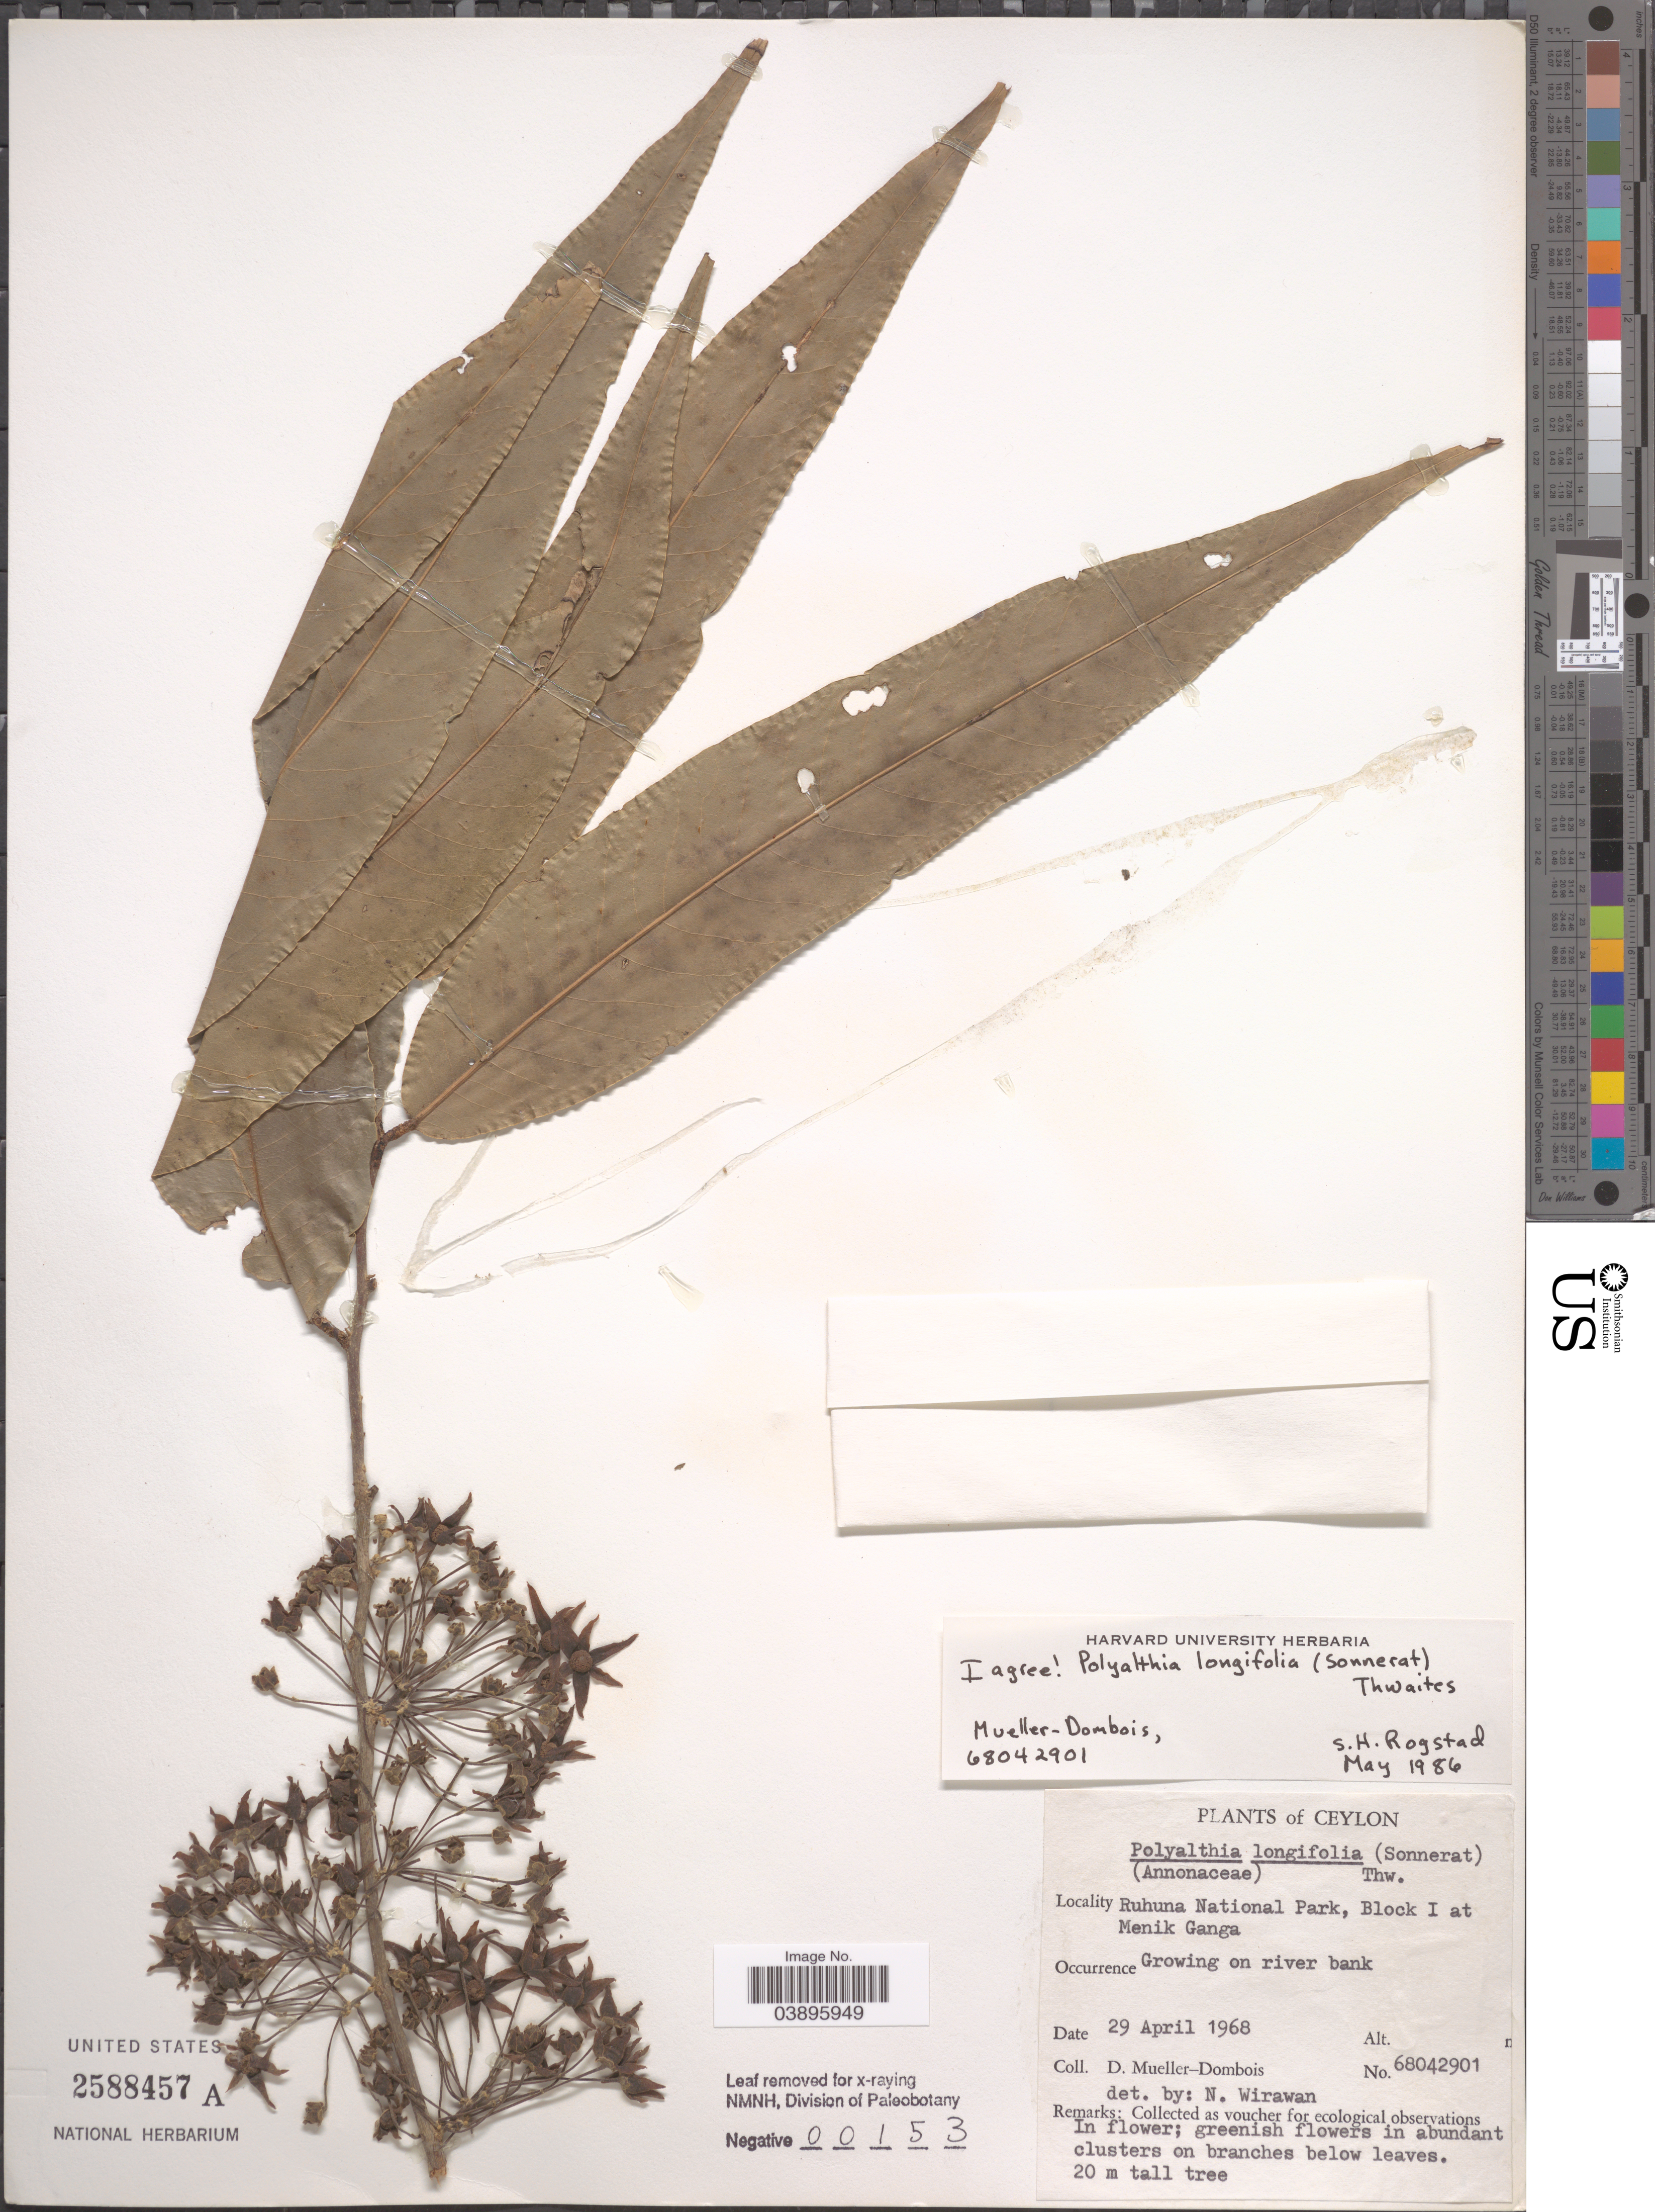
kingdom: Plantae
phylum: Tracheophyta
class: Magnoliopsida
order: Magnoliales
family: Annonaceae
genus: Polyalthia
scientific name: Polyalthia longifolia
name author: (Sonn.) Thwaites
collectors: D. Mueller-Dombois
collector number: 68042901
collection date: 1968-04-29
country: Sri Lanka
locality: Ceylon. Ruhuna National Park, Block 1 at Menik Ganga. On river bank.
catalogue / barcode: US 2588457A